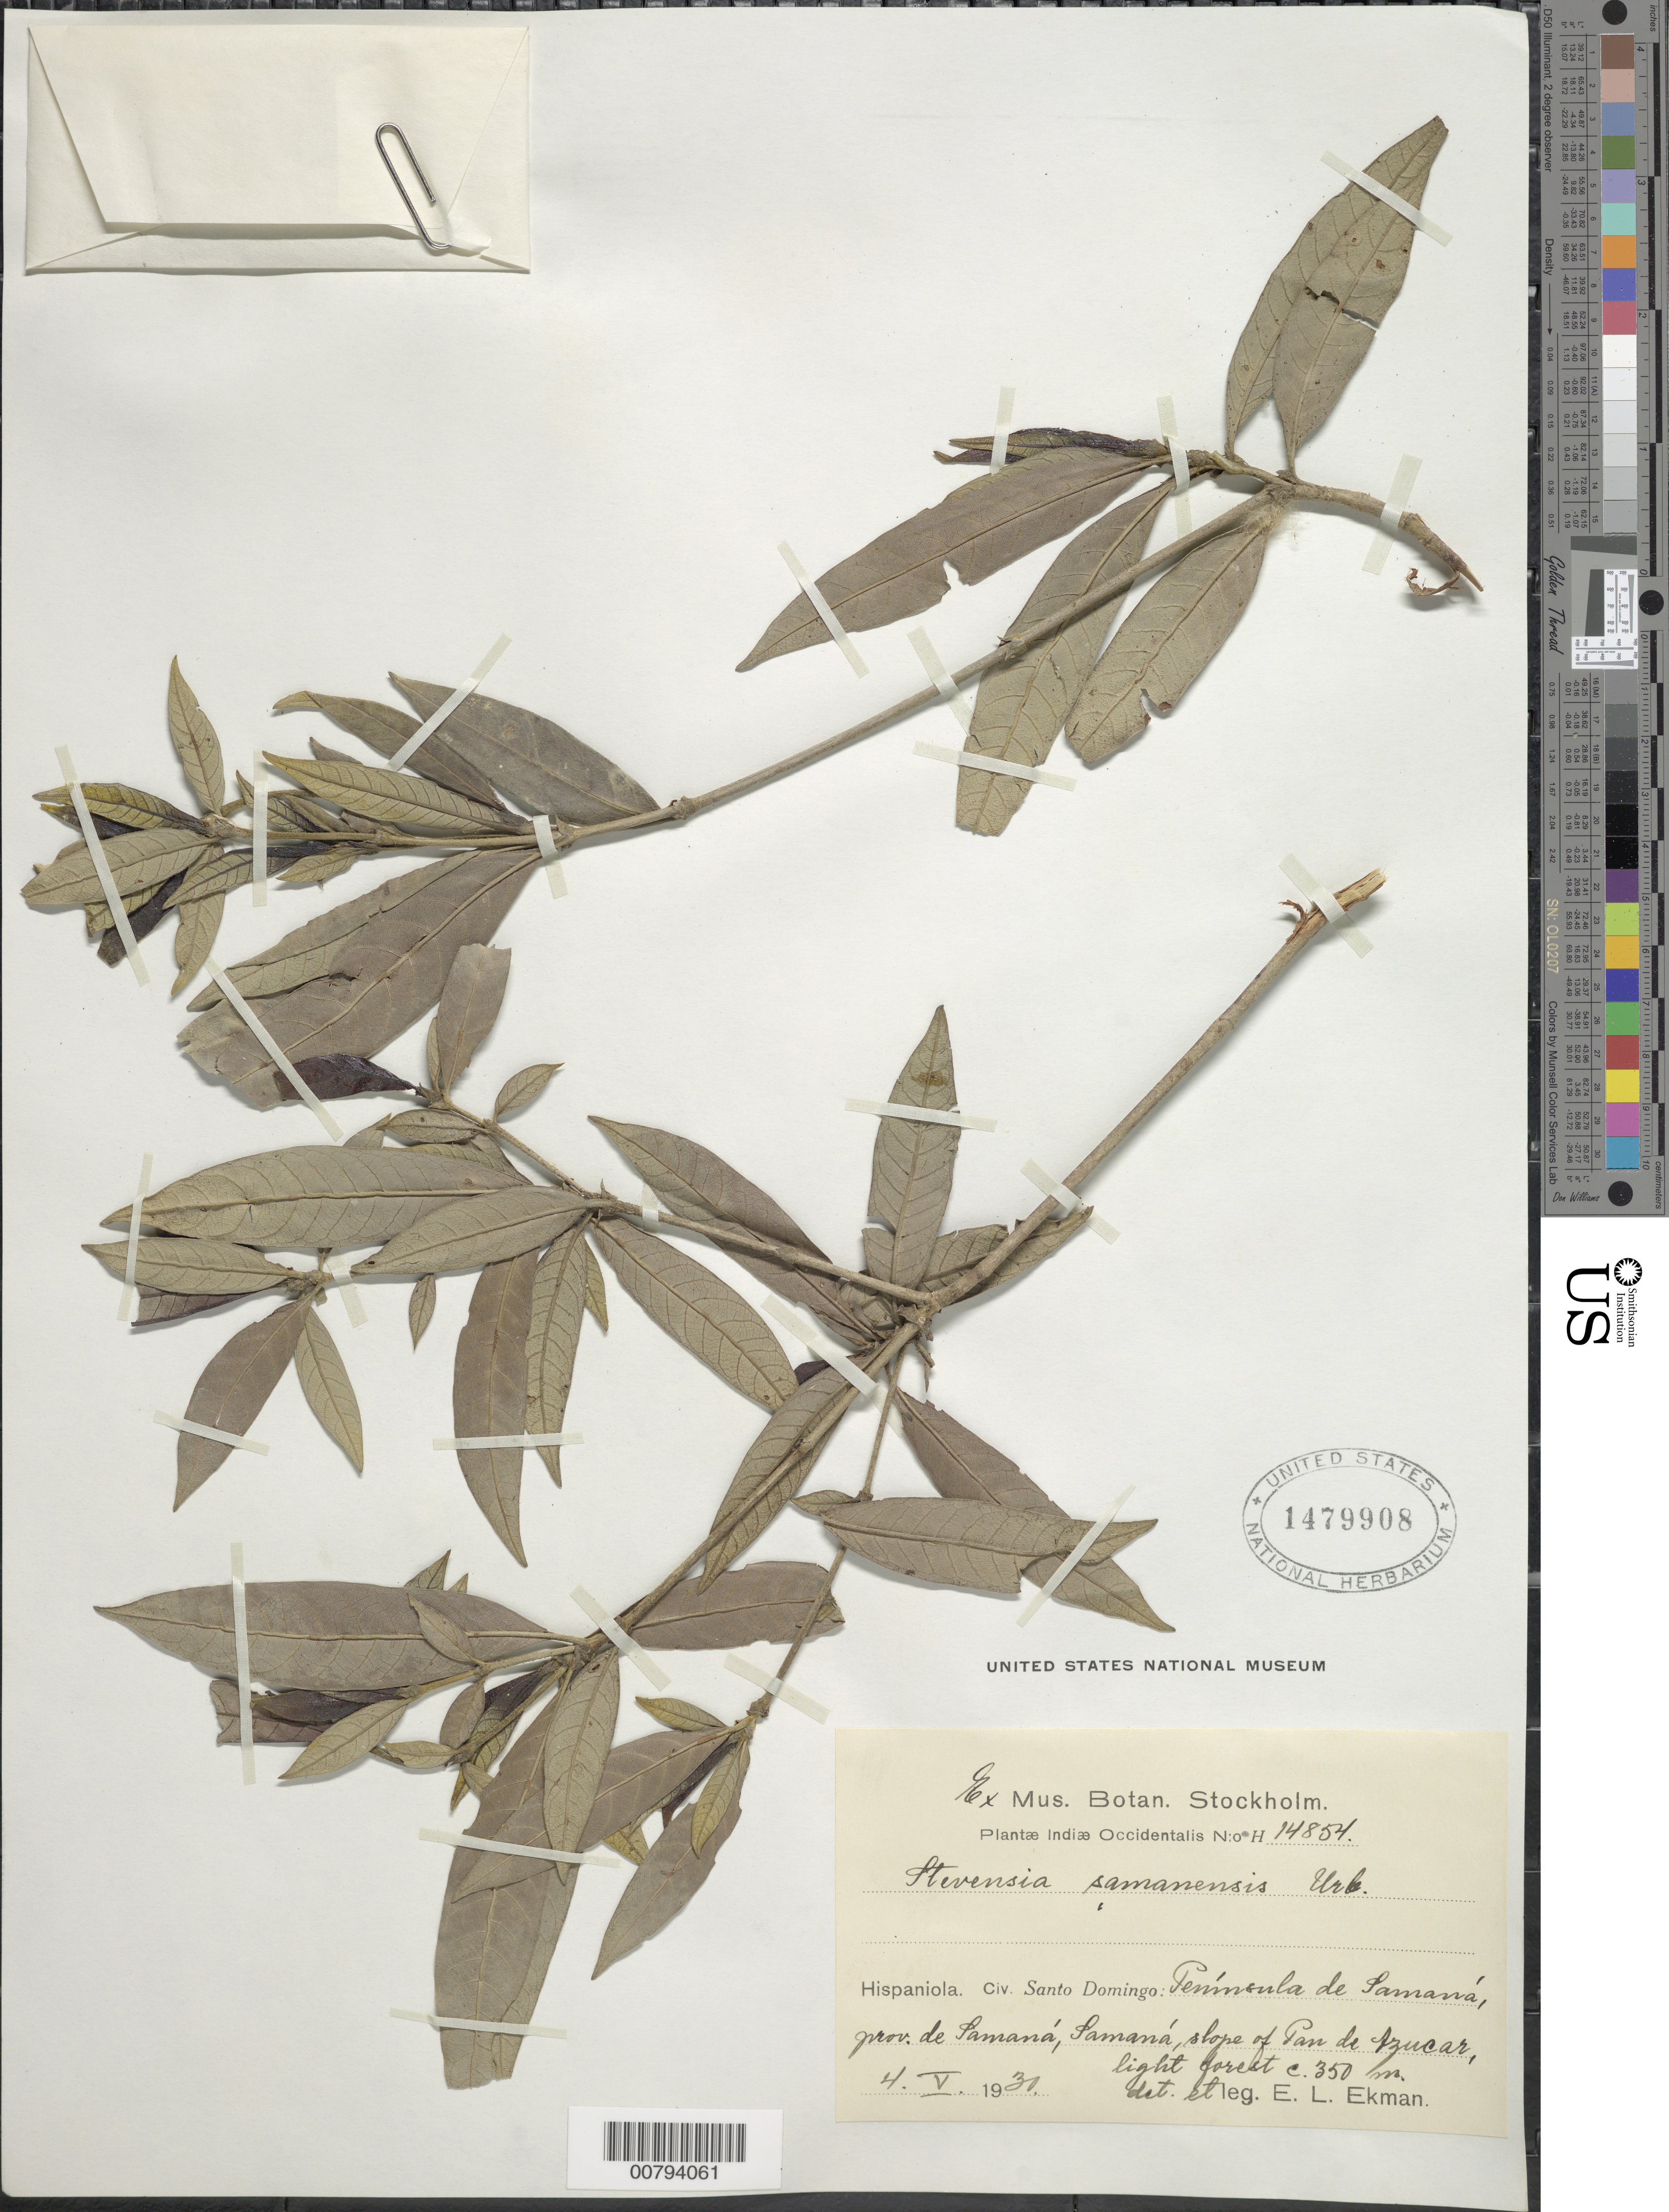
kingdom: Plantae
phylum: Tracheophyta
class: Magnoliopsida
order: Gentianales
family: Rubiaceae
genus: Stevensia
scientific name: Stevensia samanensis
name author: Urb.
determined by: Ekman, E. L.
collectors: E. L. Ekman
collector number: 14854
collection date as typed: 04 May 1930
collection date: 1930-05-04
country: Dominican Republic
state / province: Samaná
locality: Civ. Santo Domingo: Peninsula de Samana, slope of Pan de Azucar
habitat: Light forest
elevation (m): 350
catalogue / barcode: US 1479908